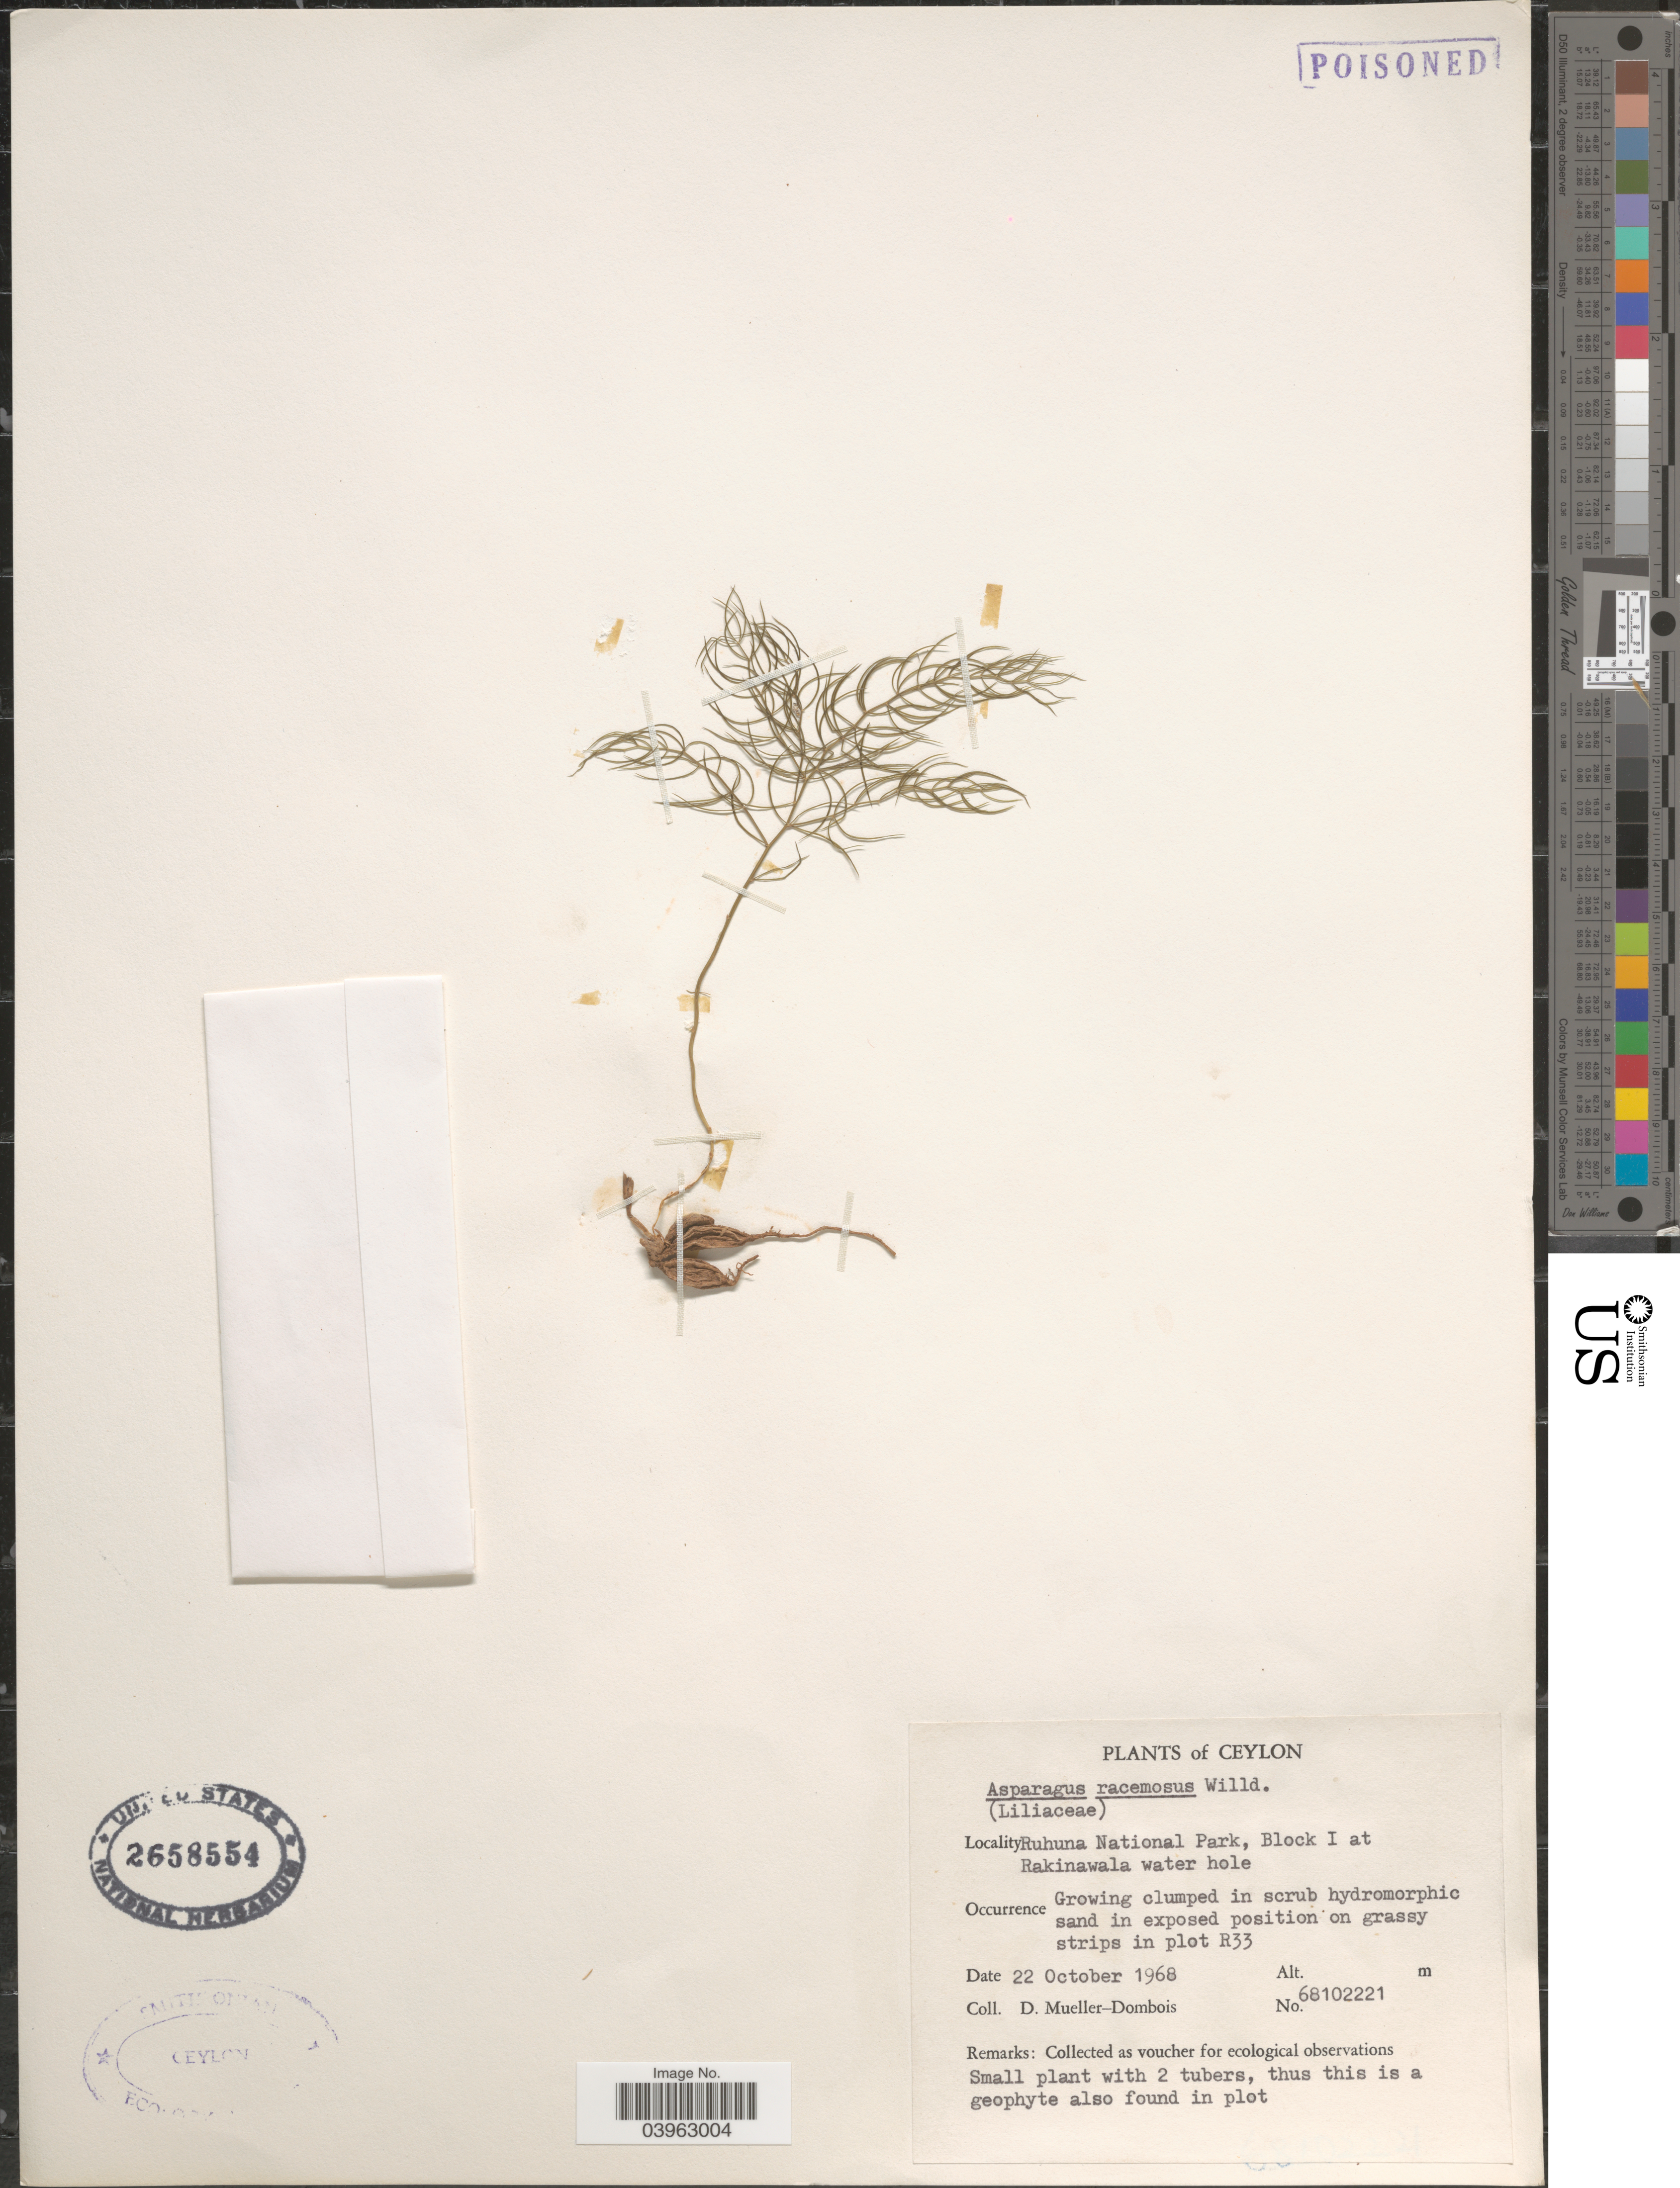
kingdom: Plantae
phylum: Tracheophyta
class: Liliopsida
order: Asparagales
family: Asparagaceae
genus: Asparagus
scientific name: Asparagus racemosus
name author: Willd.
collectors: D. Mueller-Dombois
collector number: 68102221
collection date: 1968-10-22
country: Sri Lanka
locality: Ceylon. Ruhuna National Park, Block I at Rakinawala water hole. Plot R33.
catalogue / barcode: US 2658554